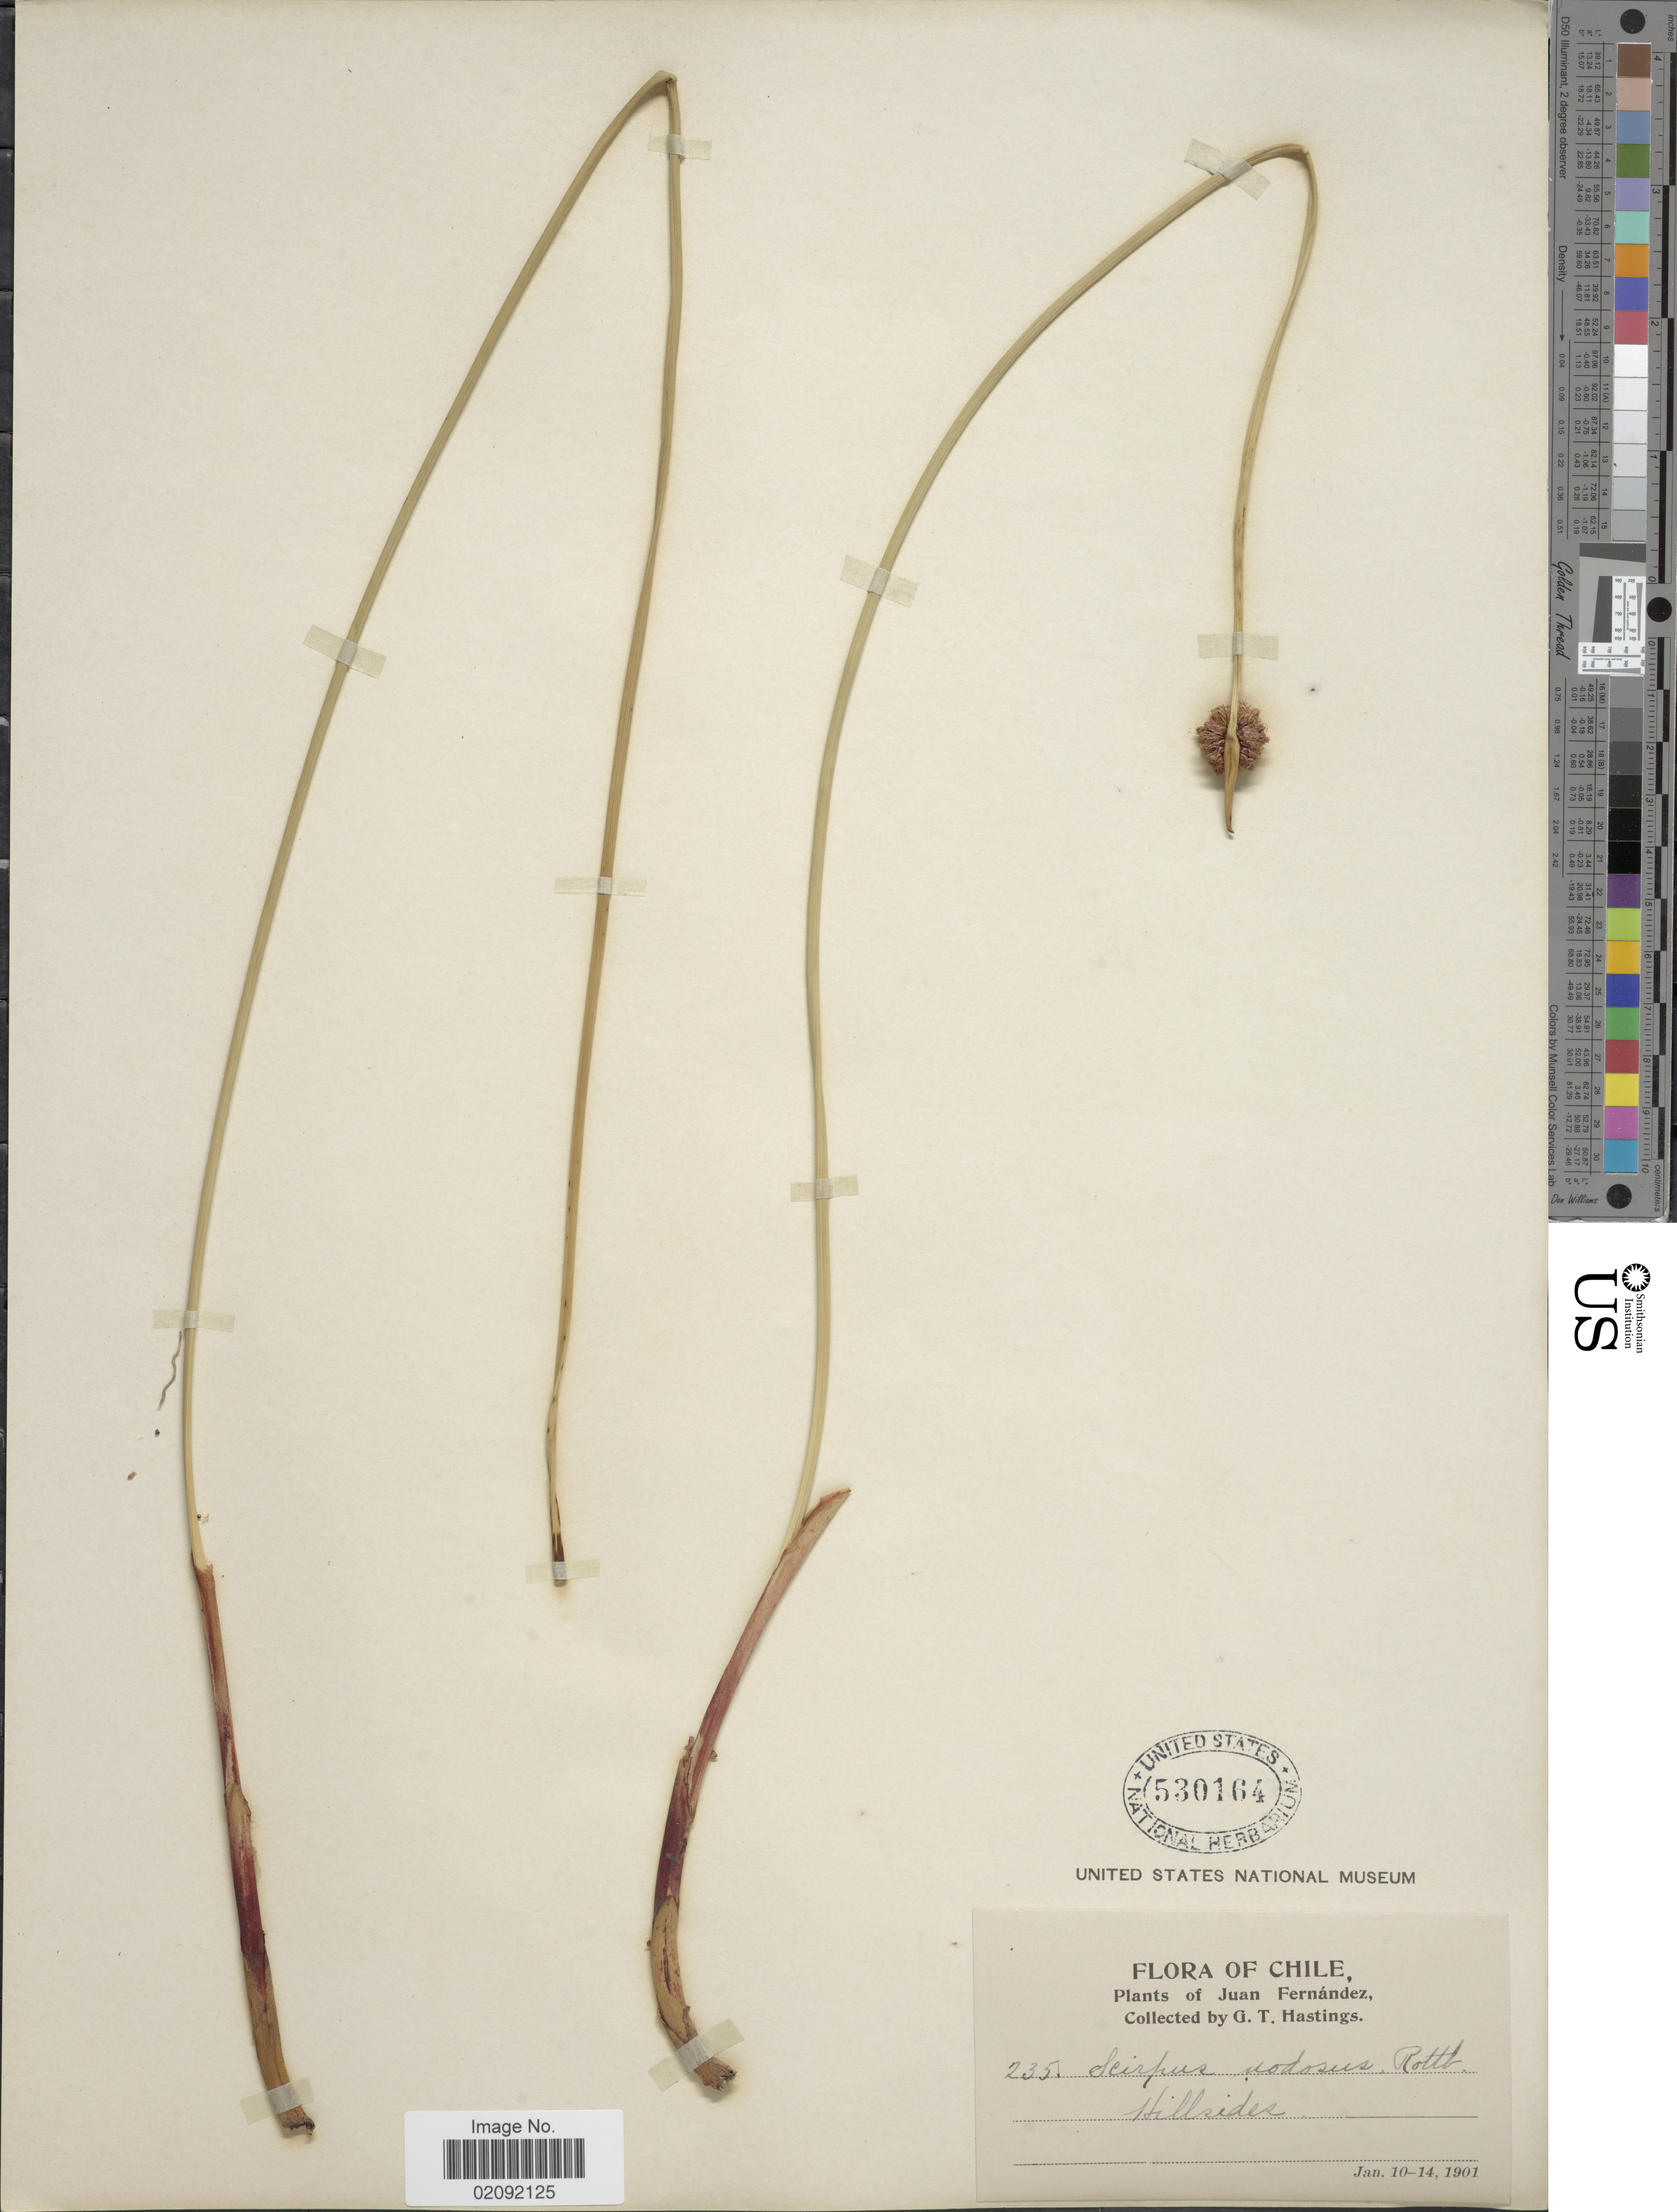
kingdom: Plantae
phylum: Tracheophyta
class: Liliopsida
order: Poales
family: Cyperaceae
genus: Ficinia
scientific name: Ficinia nodosa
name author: (Rottb.) Goetgh. et al.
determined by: Strong, M. T., (US), Smithsonian Institution - National Museum of Natural History (UNITED STATES)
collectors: G. Hastings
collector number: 235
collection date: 1901-01-10/1901-01-14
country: Chile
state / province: Valparaíso (V)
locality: Juan Fernandez, hillsides.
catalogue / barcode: US 530164